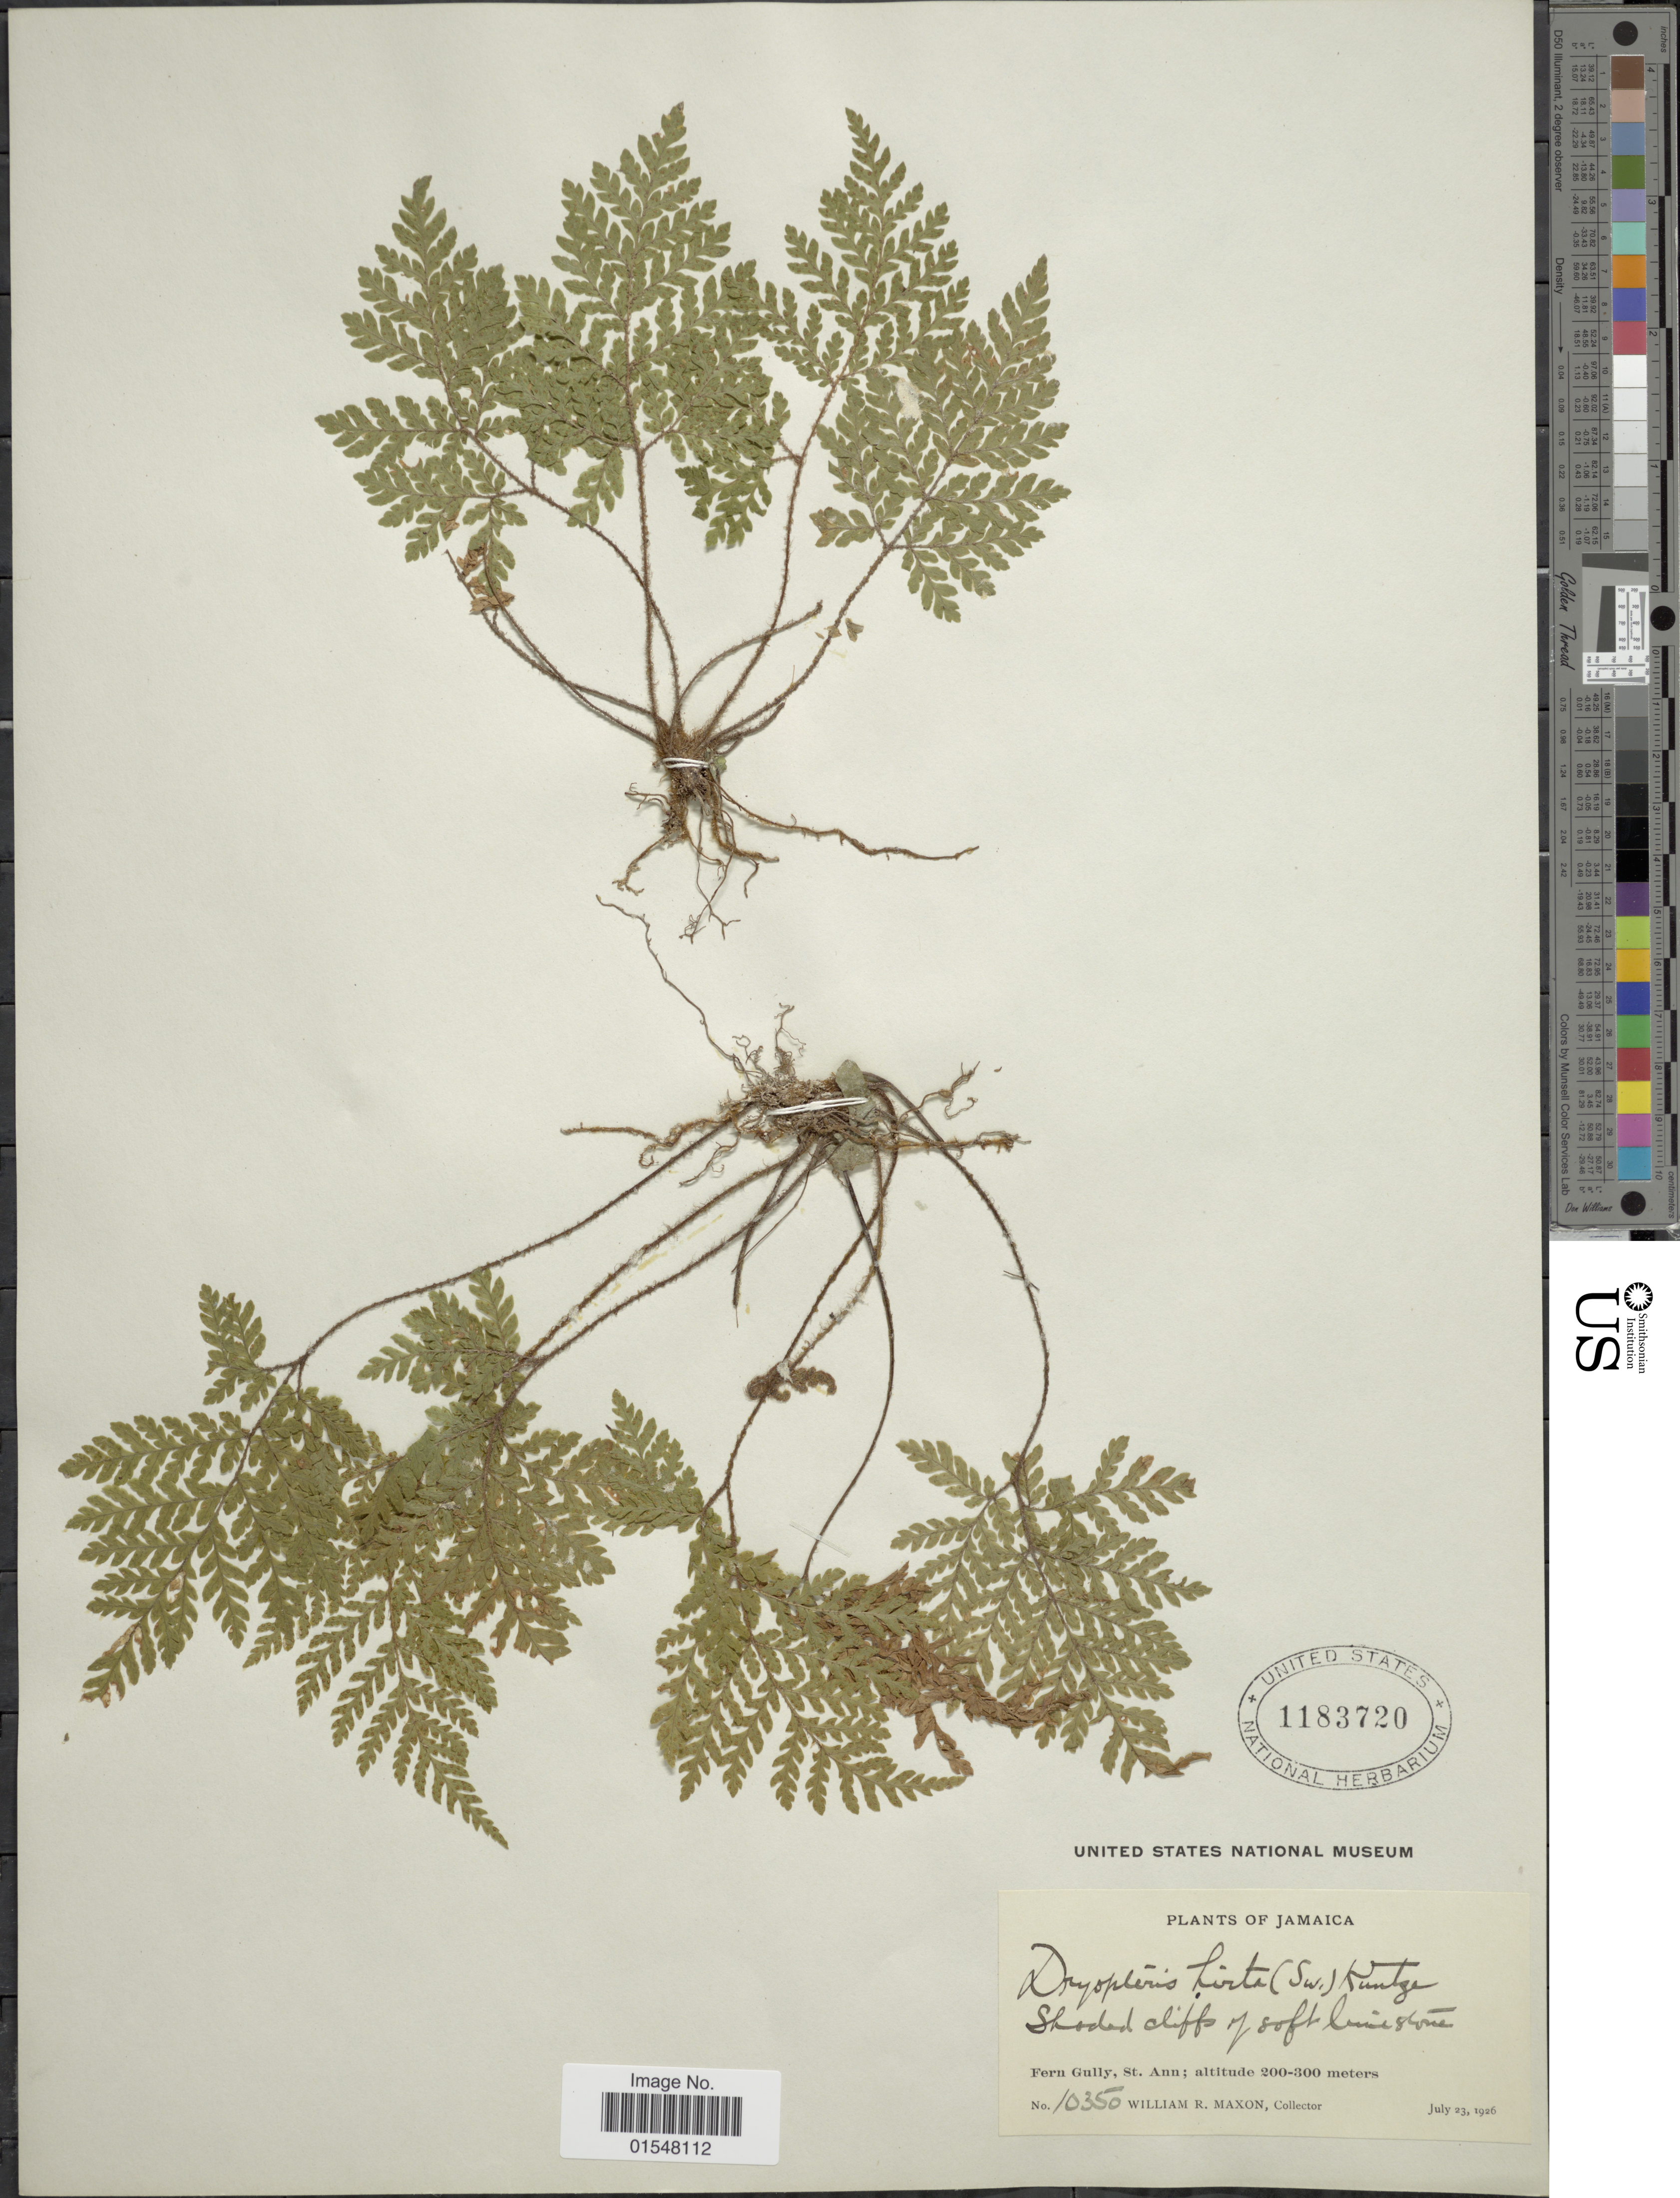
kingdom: Plantae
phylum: Tracheophyta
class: Polypodiopsida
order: Polypodiales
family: Dryopteridaceae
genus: Ctenitis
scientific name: Ctenitis hirta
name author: (Sw.) Ching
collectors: W. R. Maxon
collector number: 10350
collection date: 1926-07-23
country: Jamaica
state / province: Saint Ann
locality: Fern Gully, St. Ann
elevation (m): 200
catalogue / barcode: US 1183720